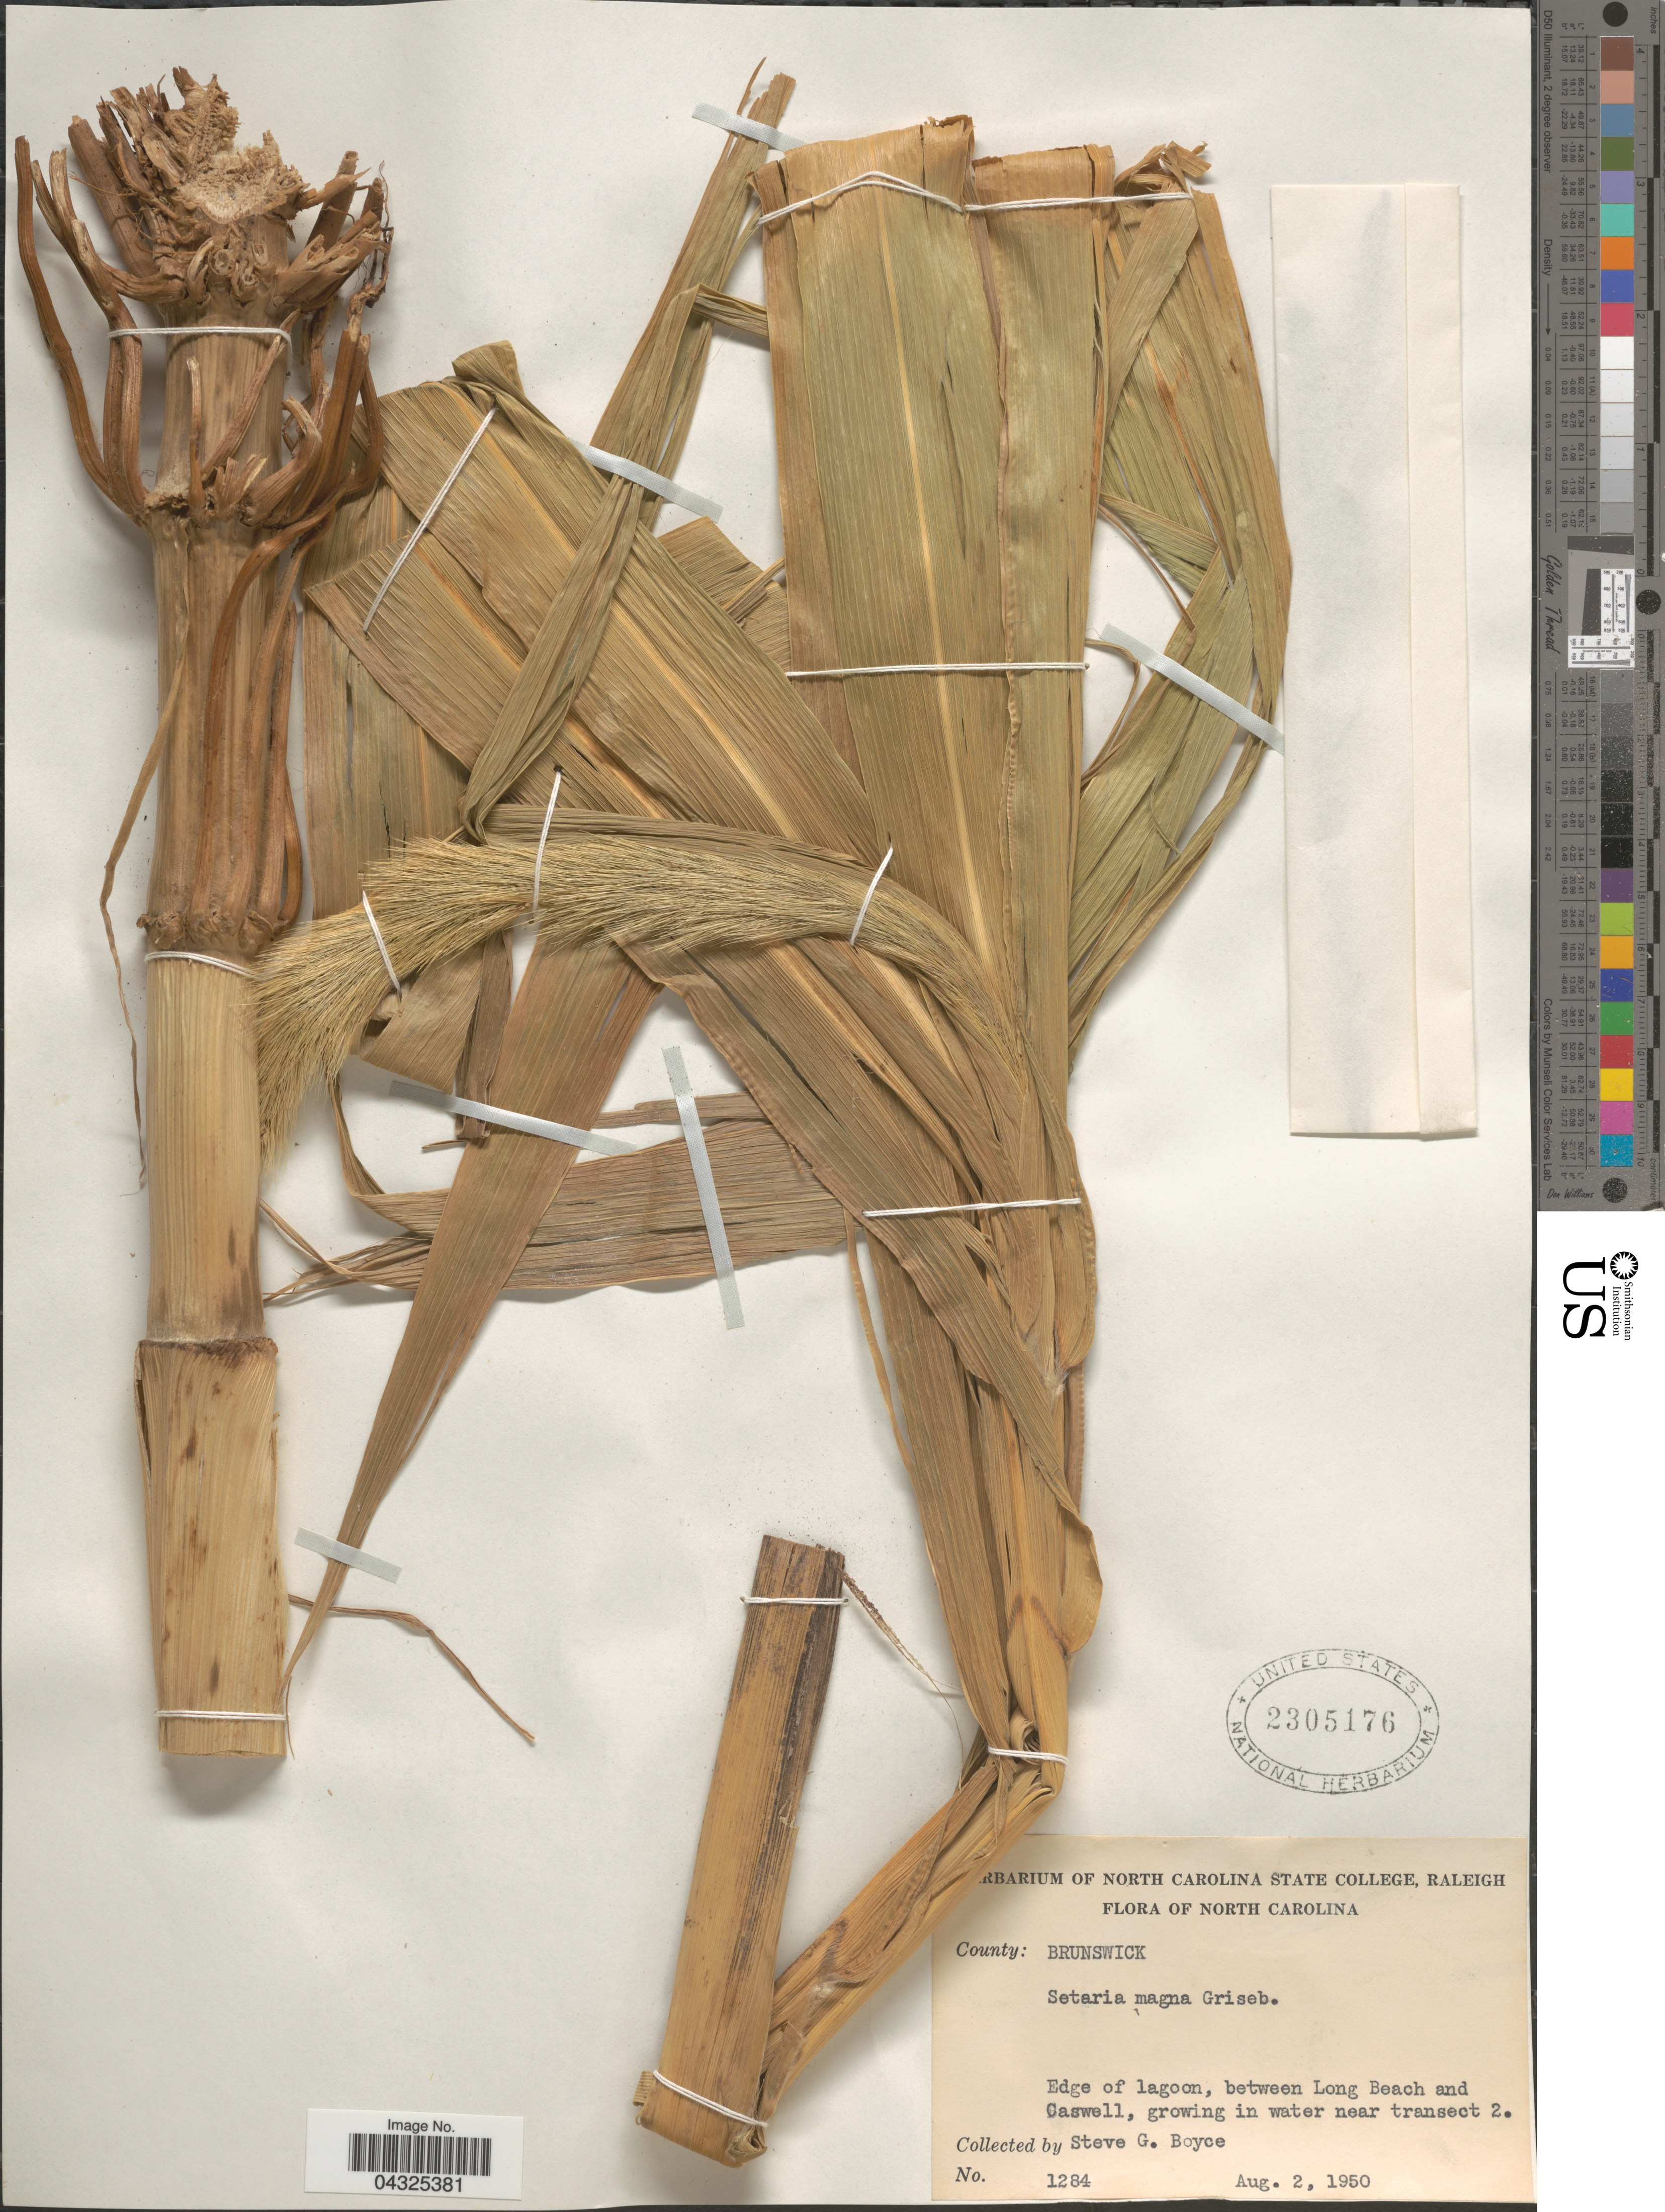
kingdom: Plantae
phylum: Tracheophyta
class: Liliopsida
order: Poales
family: Poaceae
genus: Setaria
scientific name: Setaria magna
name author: Griseb.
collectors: S. Boyce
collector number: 1284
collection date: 1950-08-02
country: United States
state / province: North Carolina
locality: County: Brunswick. Edge of lagoon, between Long Beach and Caswell, growing in water near transect 2.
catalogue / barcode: US 2305176